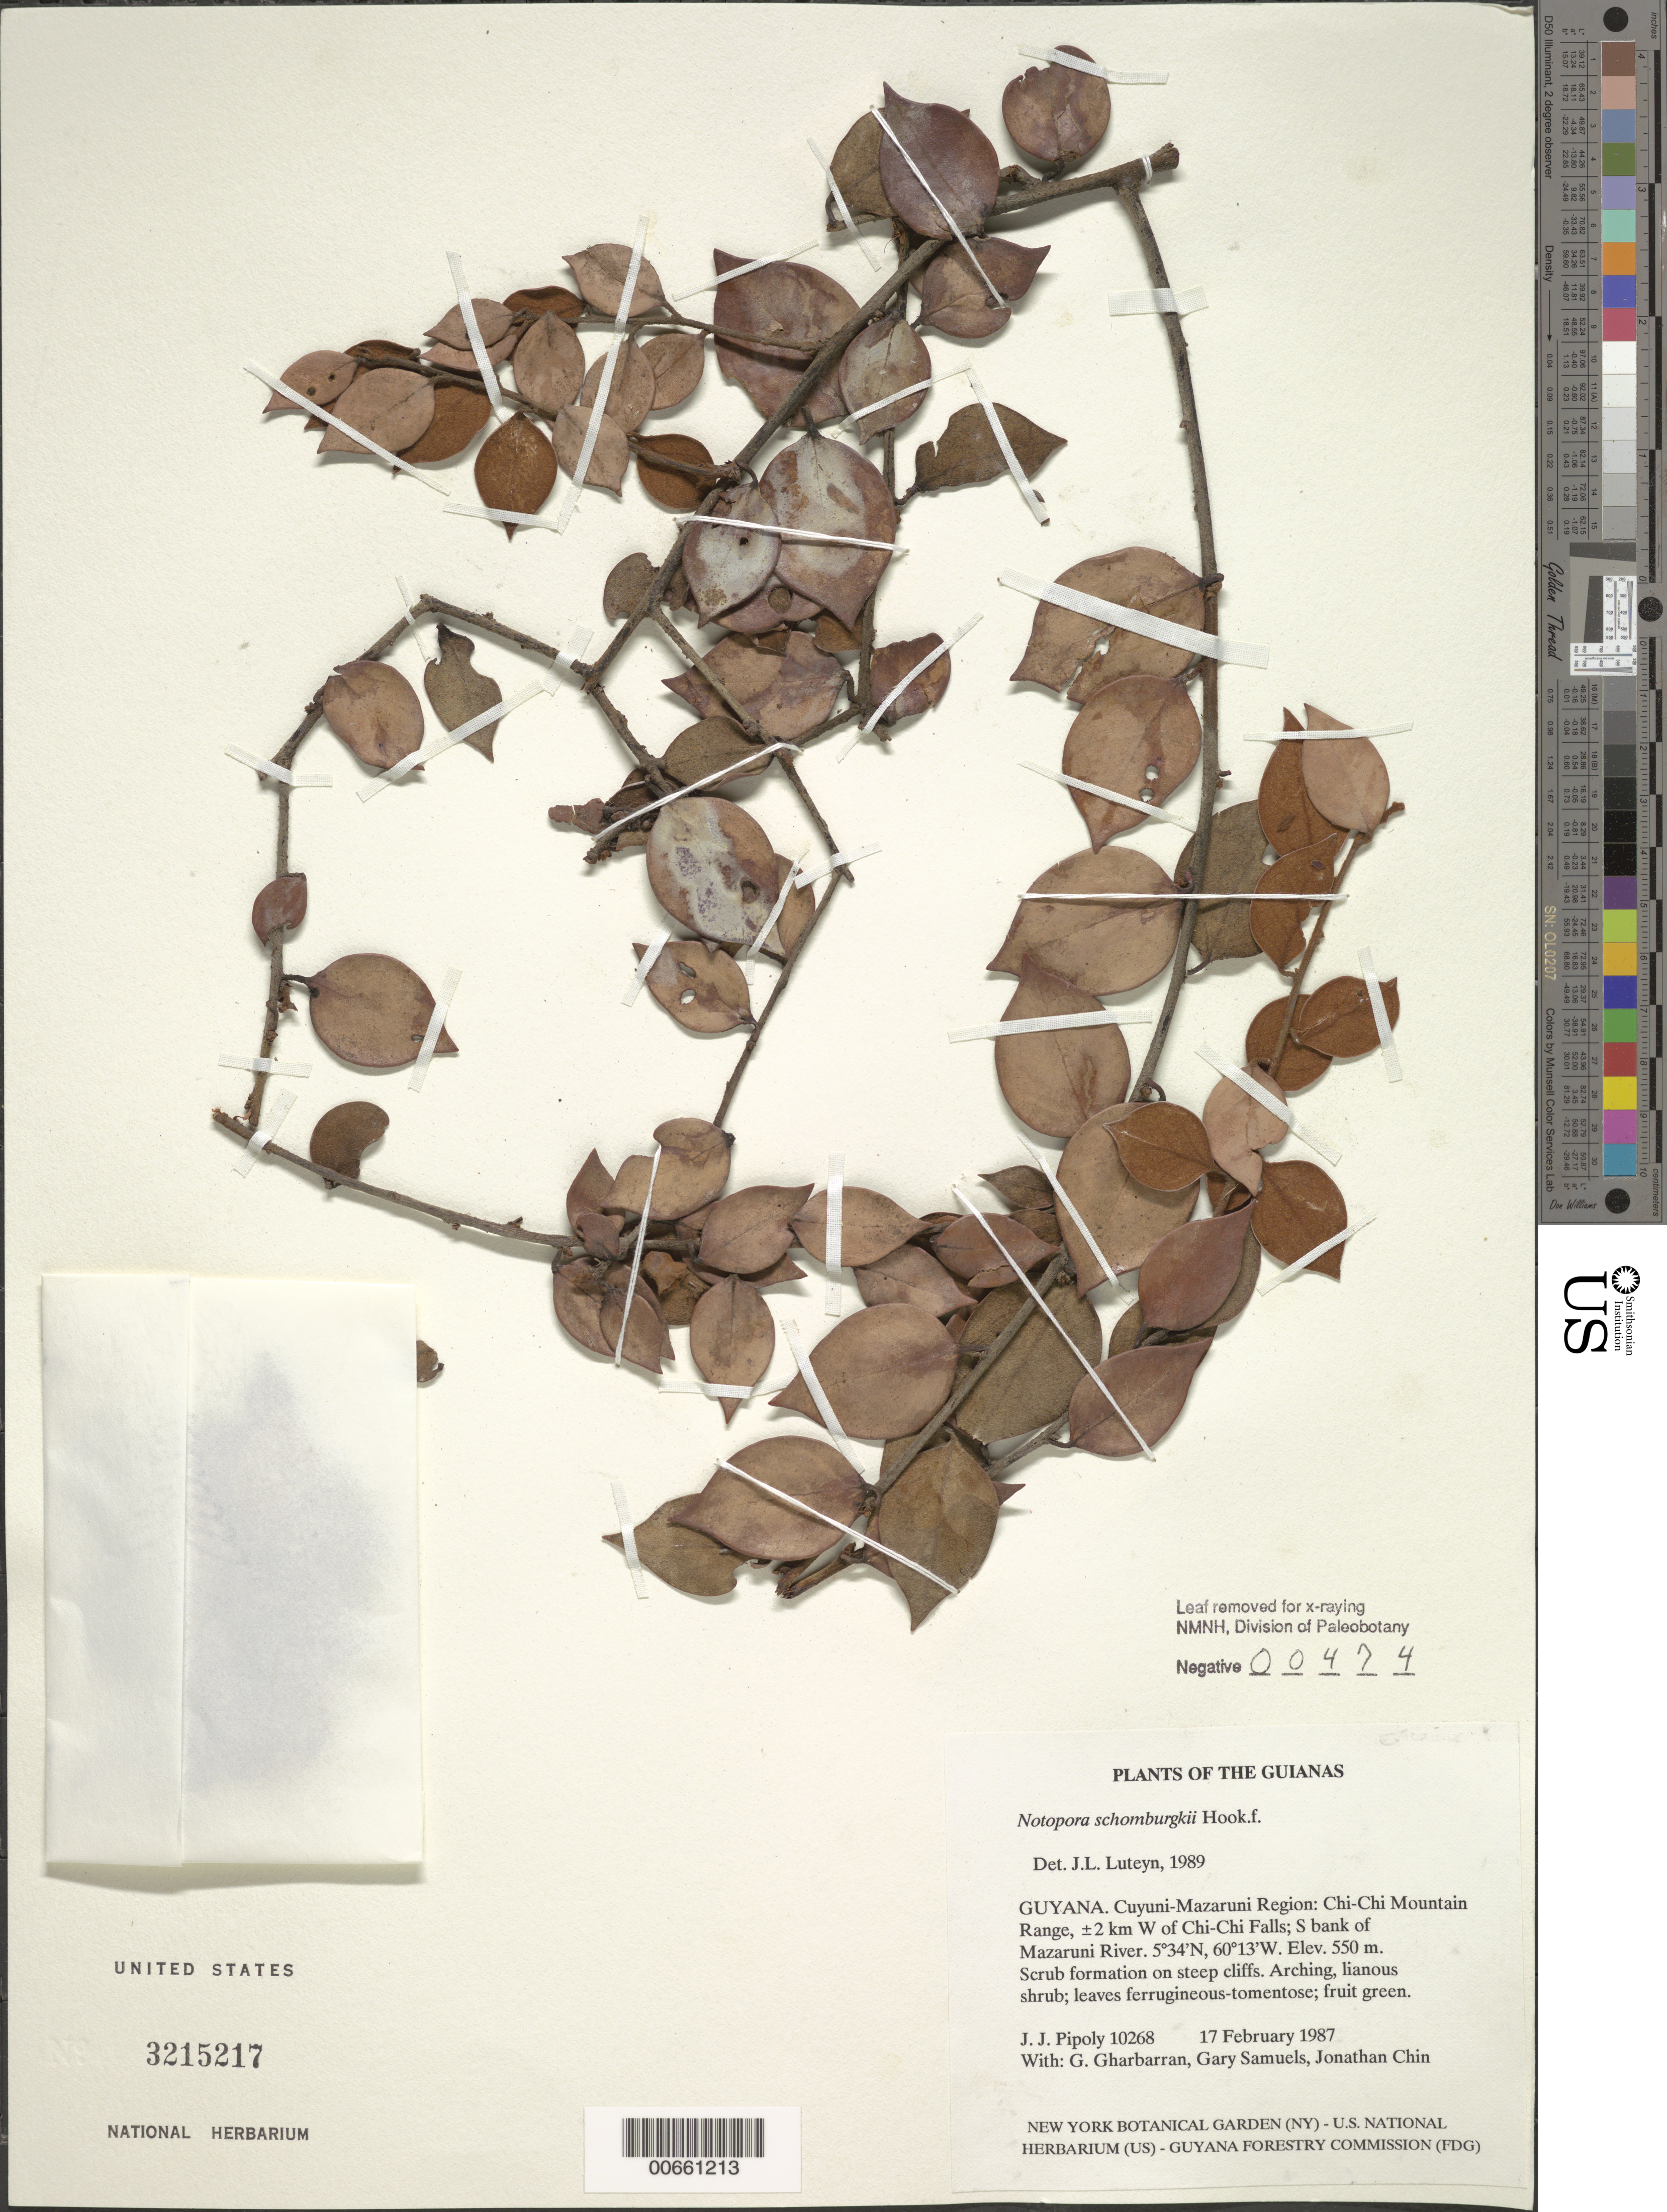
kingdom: Plantae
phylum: Tracheophyta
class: Magnoliopsida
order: Ericales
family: Ericaceae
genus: Notopora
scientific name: Notopora schomburgkii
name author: Hook. f.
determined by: Luteyn, J. L.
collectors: J. J. Pipoly, G. Gharbarran, G. Samuels & J. Chin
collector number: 10268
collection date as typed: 17 February 1987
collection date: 1987-02-17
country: Guyana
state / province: Cuyuni-Mazaruni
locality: Chi-Chi Mountain Range, ±2 km W of Chi-Chi Falls; S bank of Mazaruni River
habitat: Scrub formation on steep cliffs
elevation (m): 550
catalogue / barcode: US 3215217